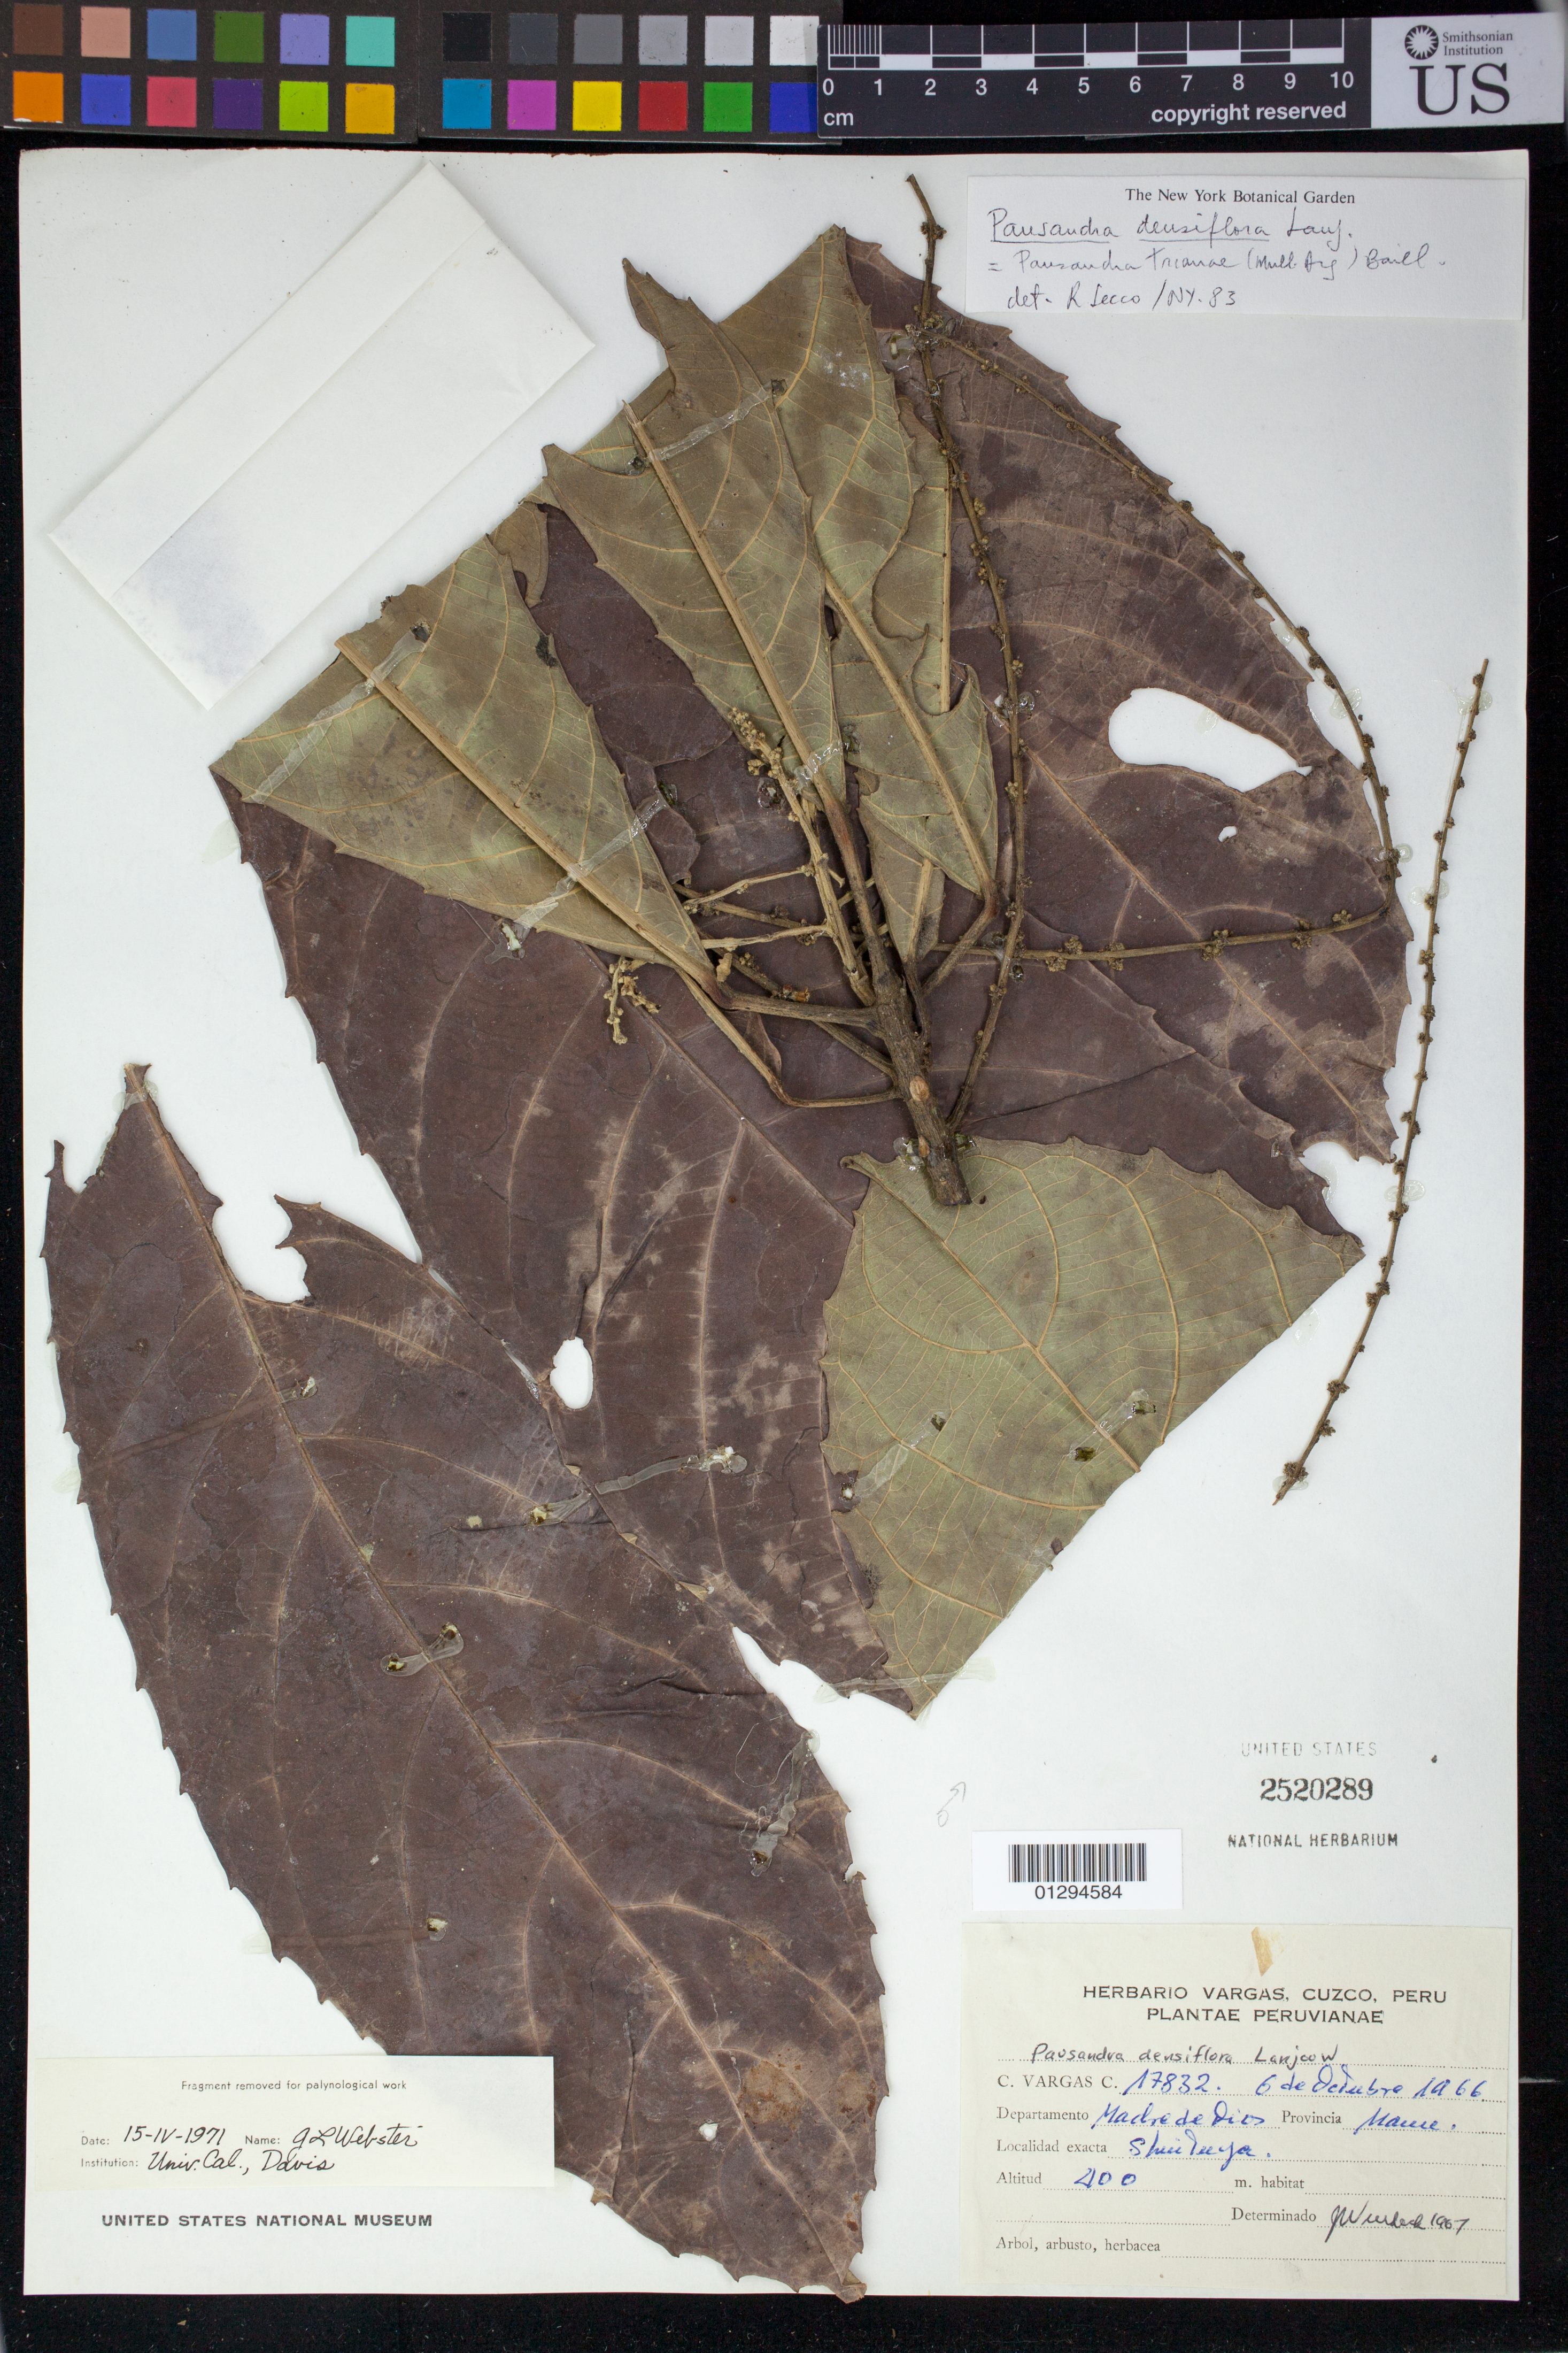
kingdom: Plantae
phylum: Tracheophyta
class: Magnoliopsida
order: Malpighiales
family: Euphorbiaceae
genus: Pausandra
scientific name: Pausandra trianae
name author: (Müll. Arg.) Baill.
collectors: C. Vargas C.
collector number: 17832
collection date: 1966-12-06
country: Peru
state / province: Madre de Dios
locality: Departamento Madre de Dios, Provincia Manu, Shirituya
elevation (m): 400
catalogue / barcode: US 2520289